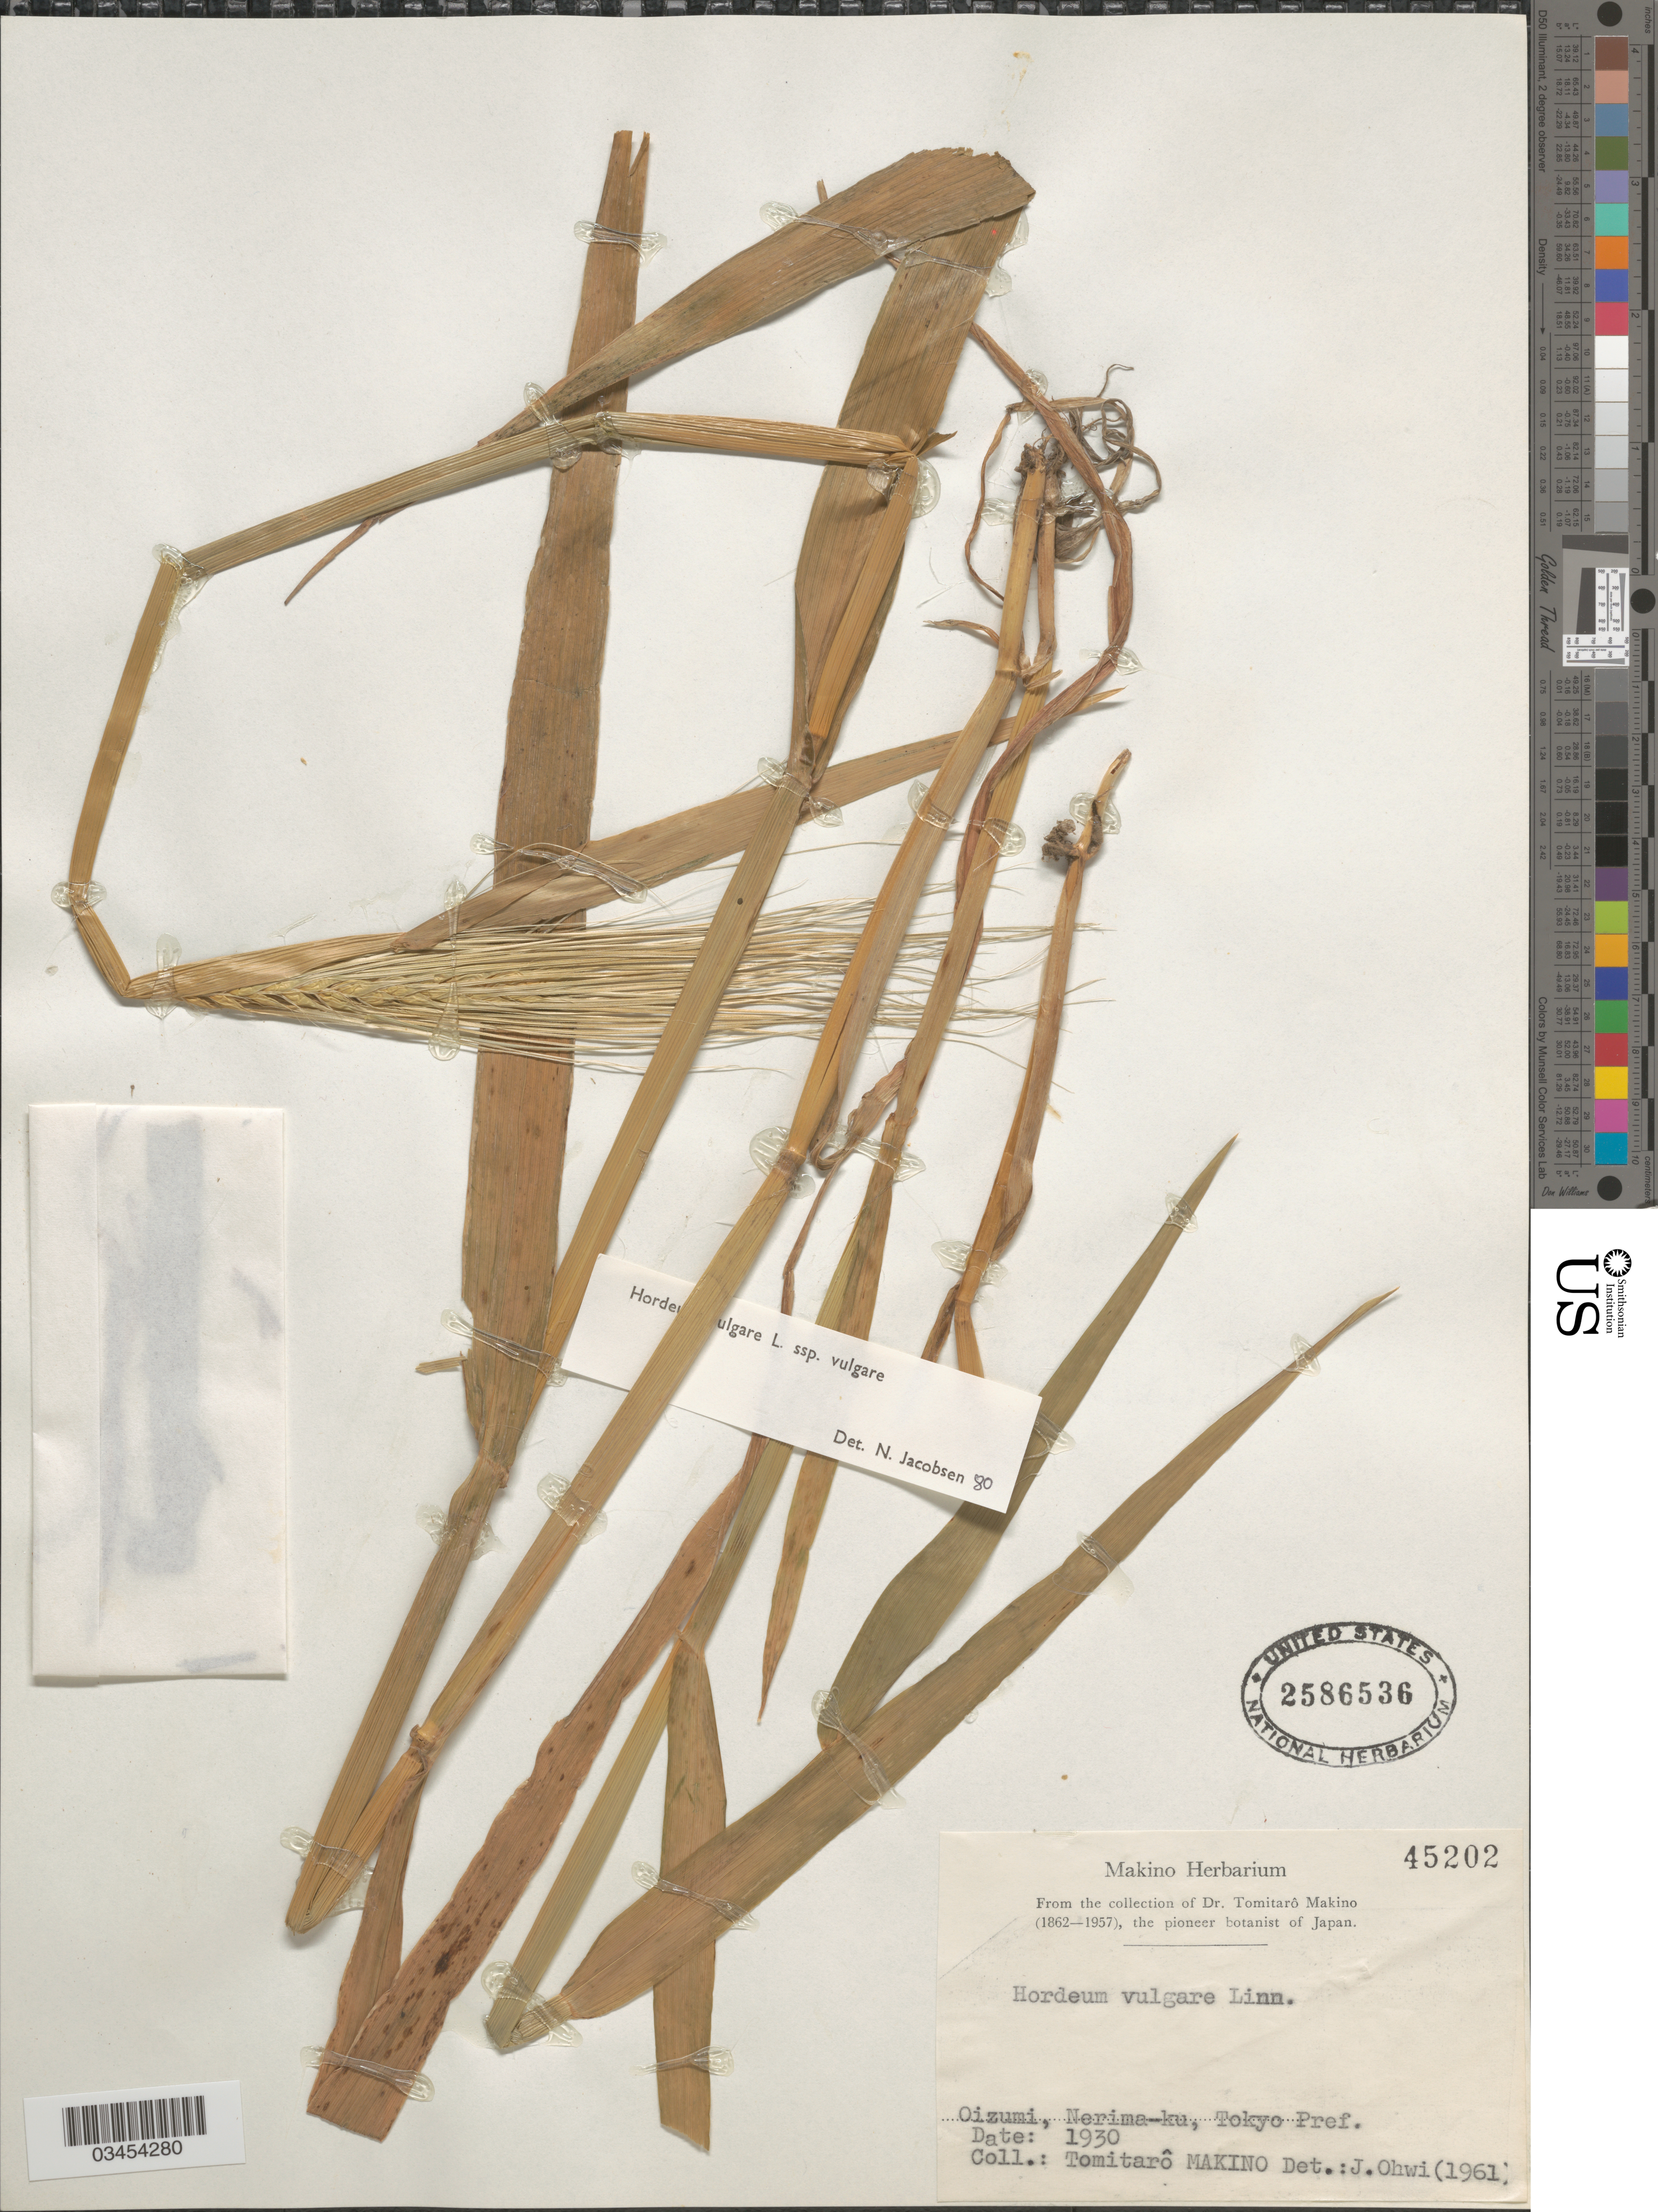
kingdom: Plantae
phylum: Tracheophyta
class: Liliopsida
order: Poales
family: Poaceae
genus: Hordeum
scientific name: Hordeum vulgare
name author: L.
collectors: T. Makino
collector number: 45202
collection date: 1930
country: Japan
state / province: Tokyo, Federal City of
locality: Oizumi, Nerima-ku, Tokyo Pref.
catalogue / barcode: US 2586536